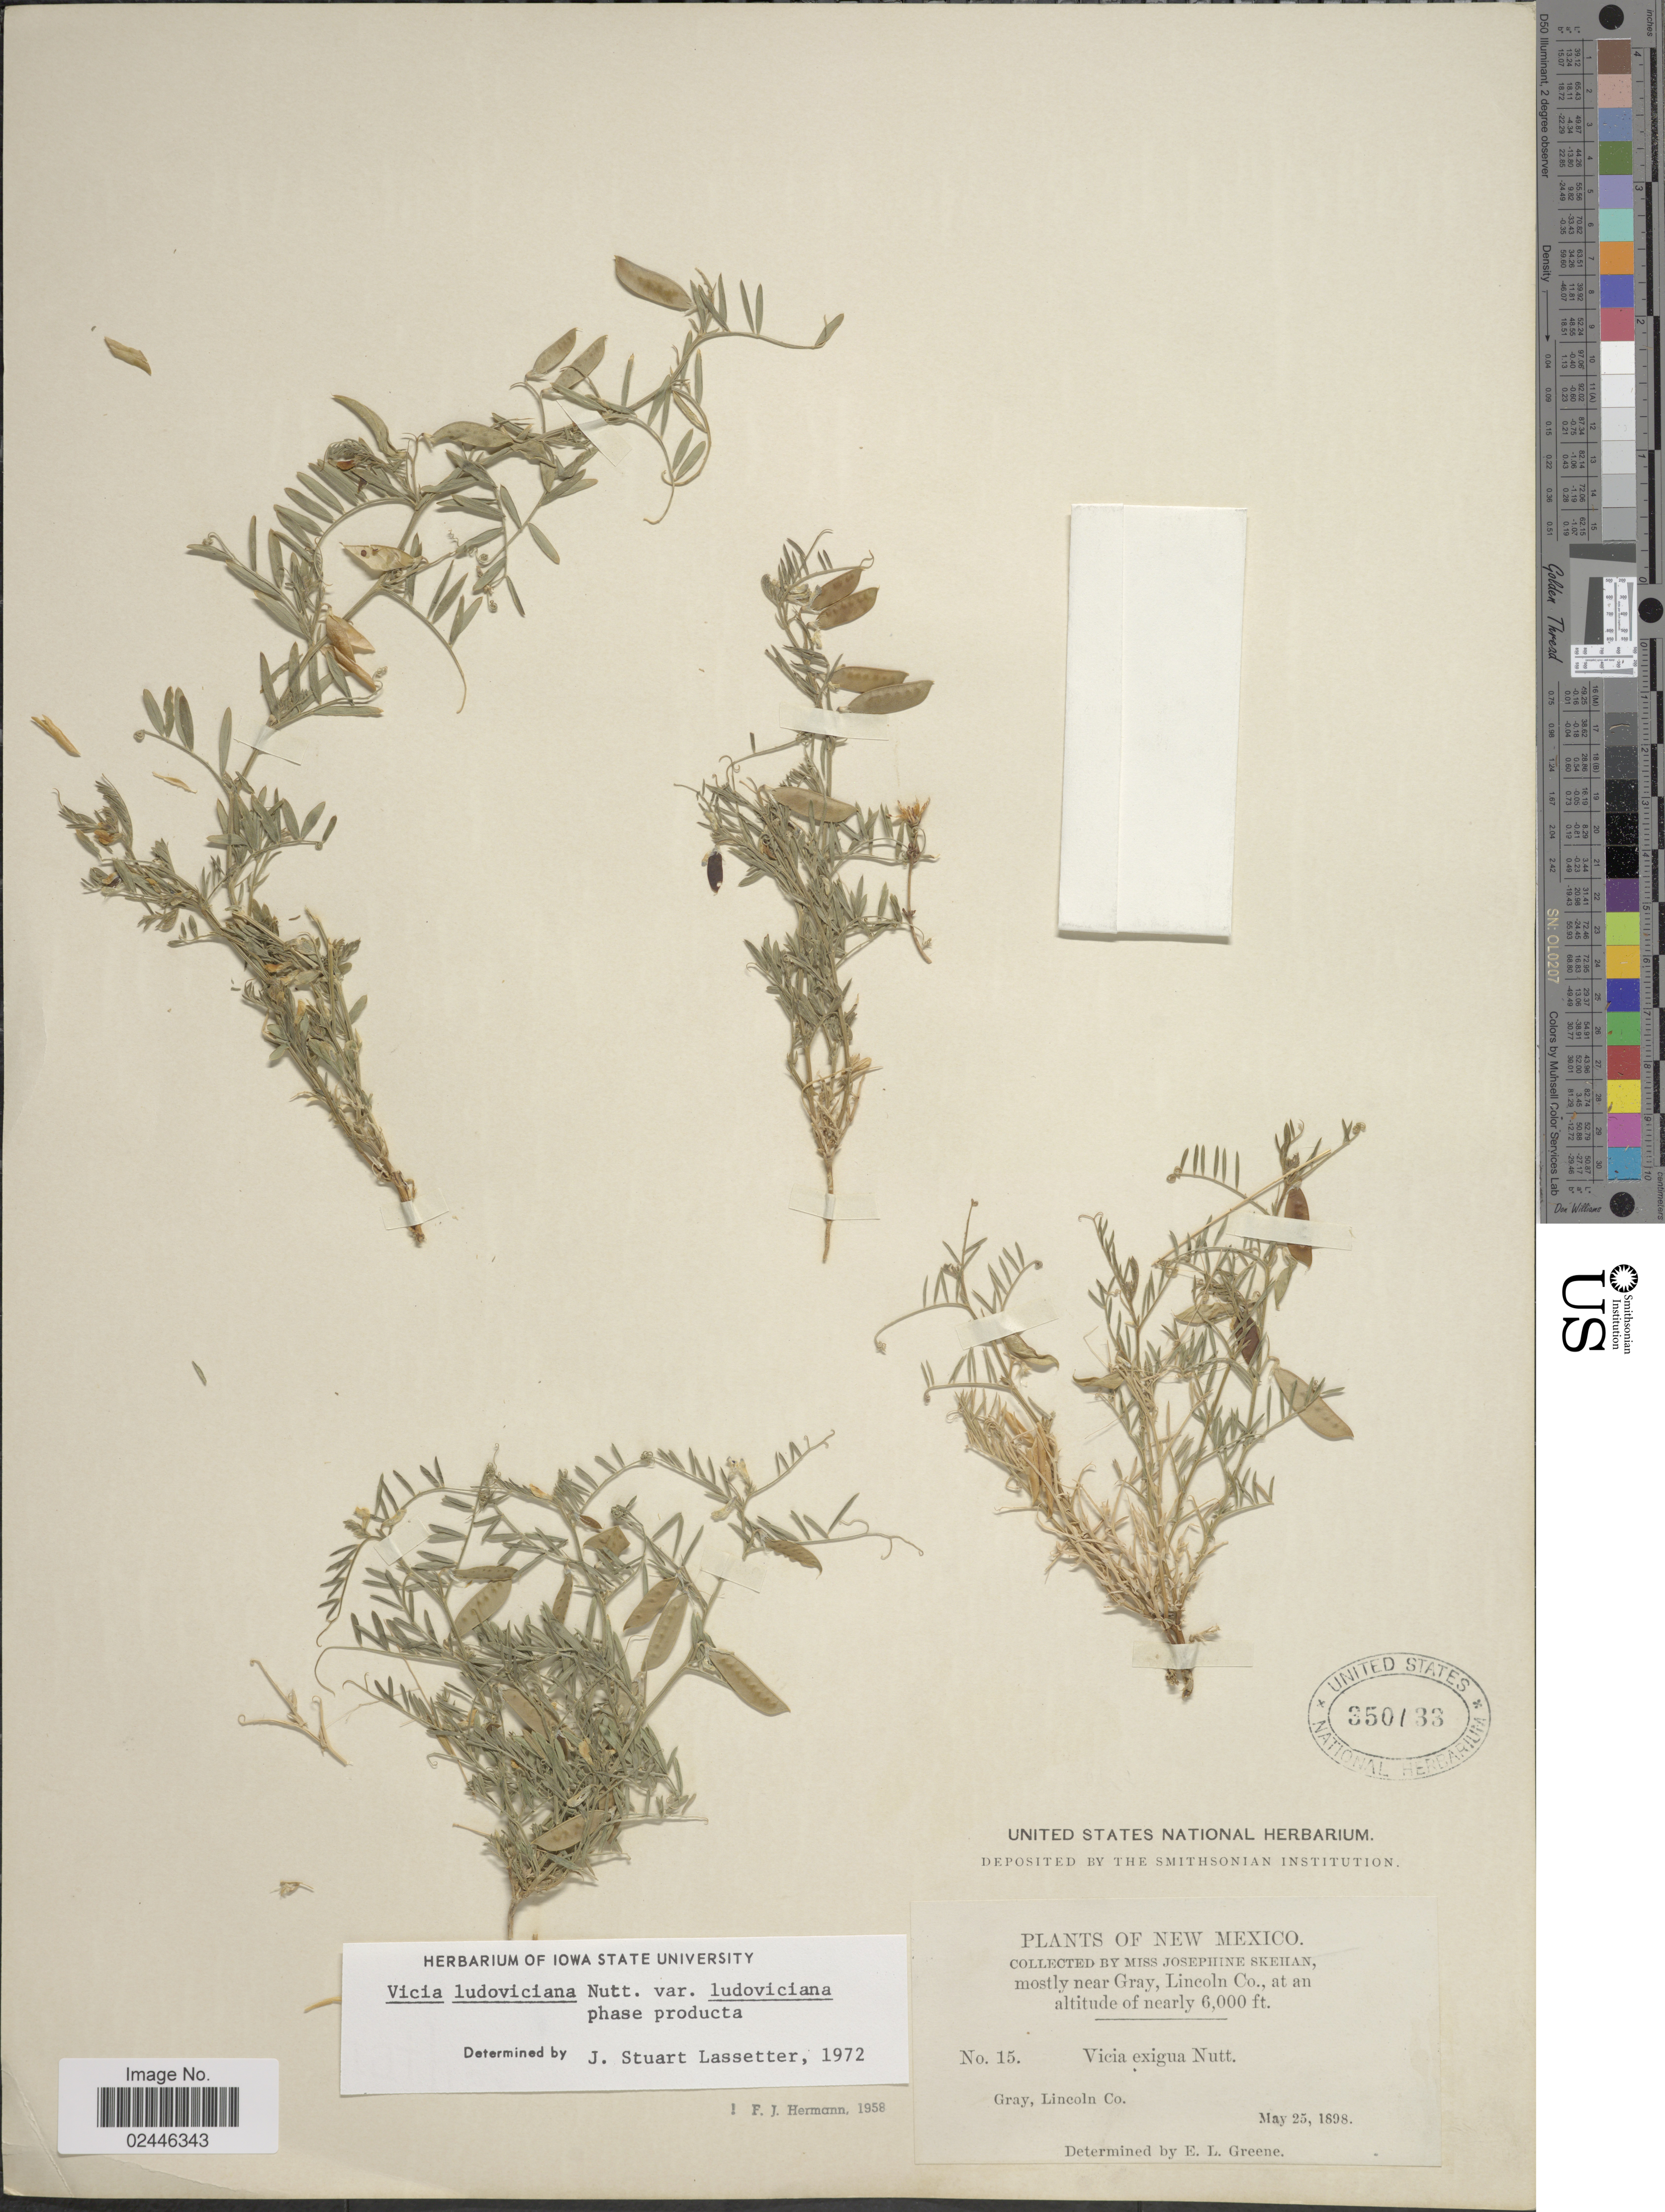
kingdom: Plantae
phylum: Tracheophyta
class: Magnoliopsida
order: Fabales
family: Fabaceae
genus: Vicia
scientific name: Vicia ludoviciana var. ludoviciana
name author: Nutt. ex Torr. & A. Gray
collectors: J. Skehan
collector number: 15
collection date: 1898-05-25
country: United States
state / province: New Mexico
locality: Mostly near Gray, Lincoln Co., Gray, Lincoln Co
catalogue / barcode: US 350133